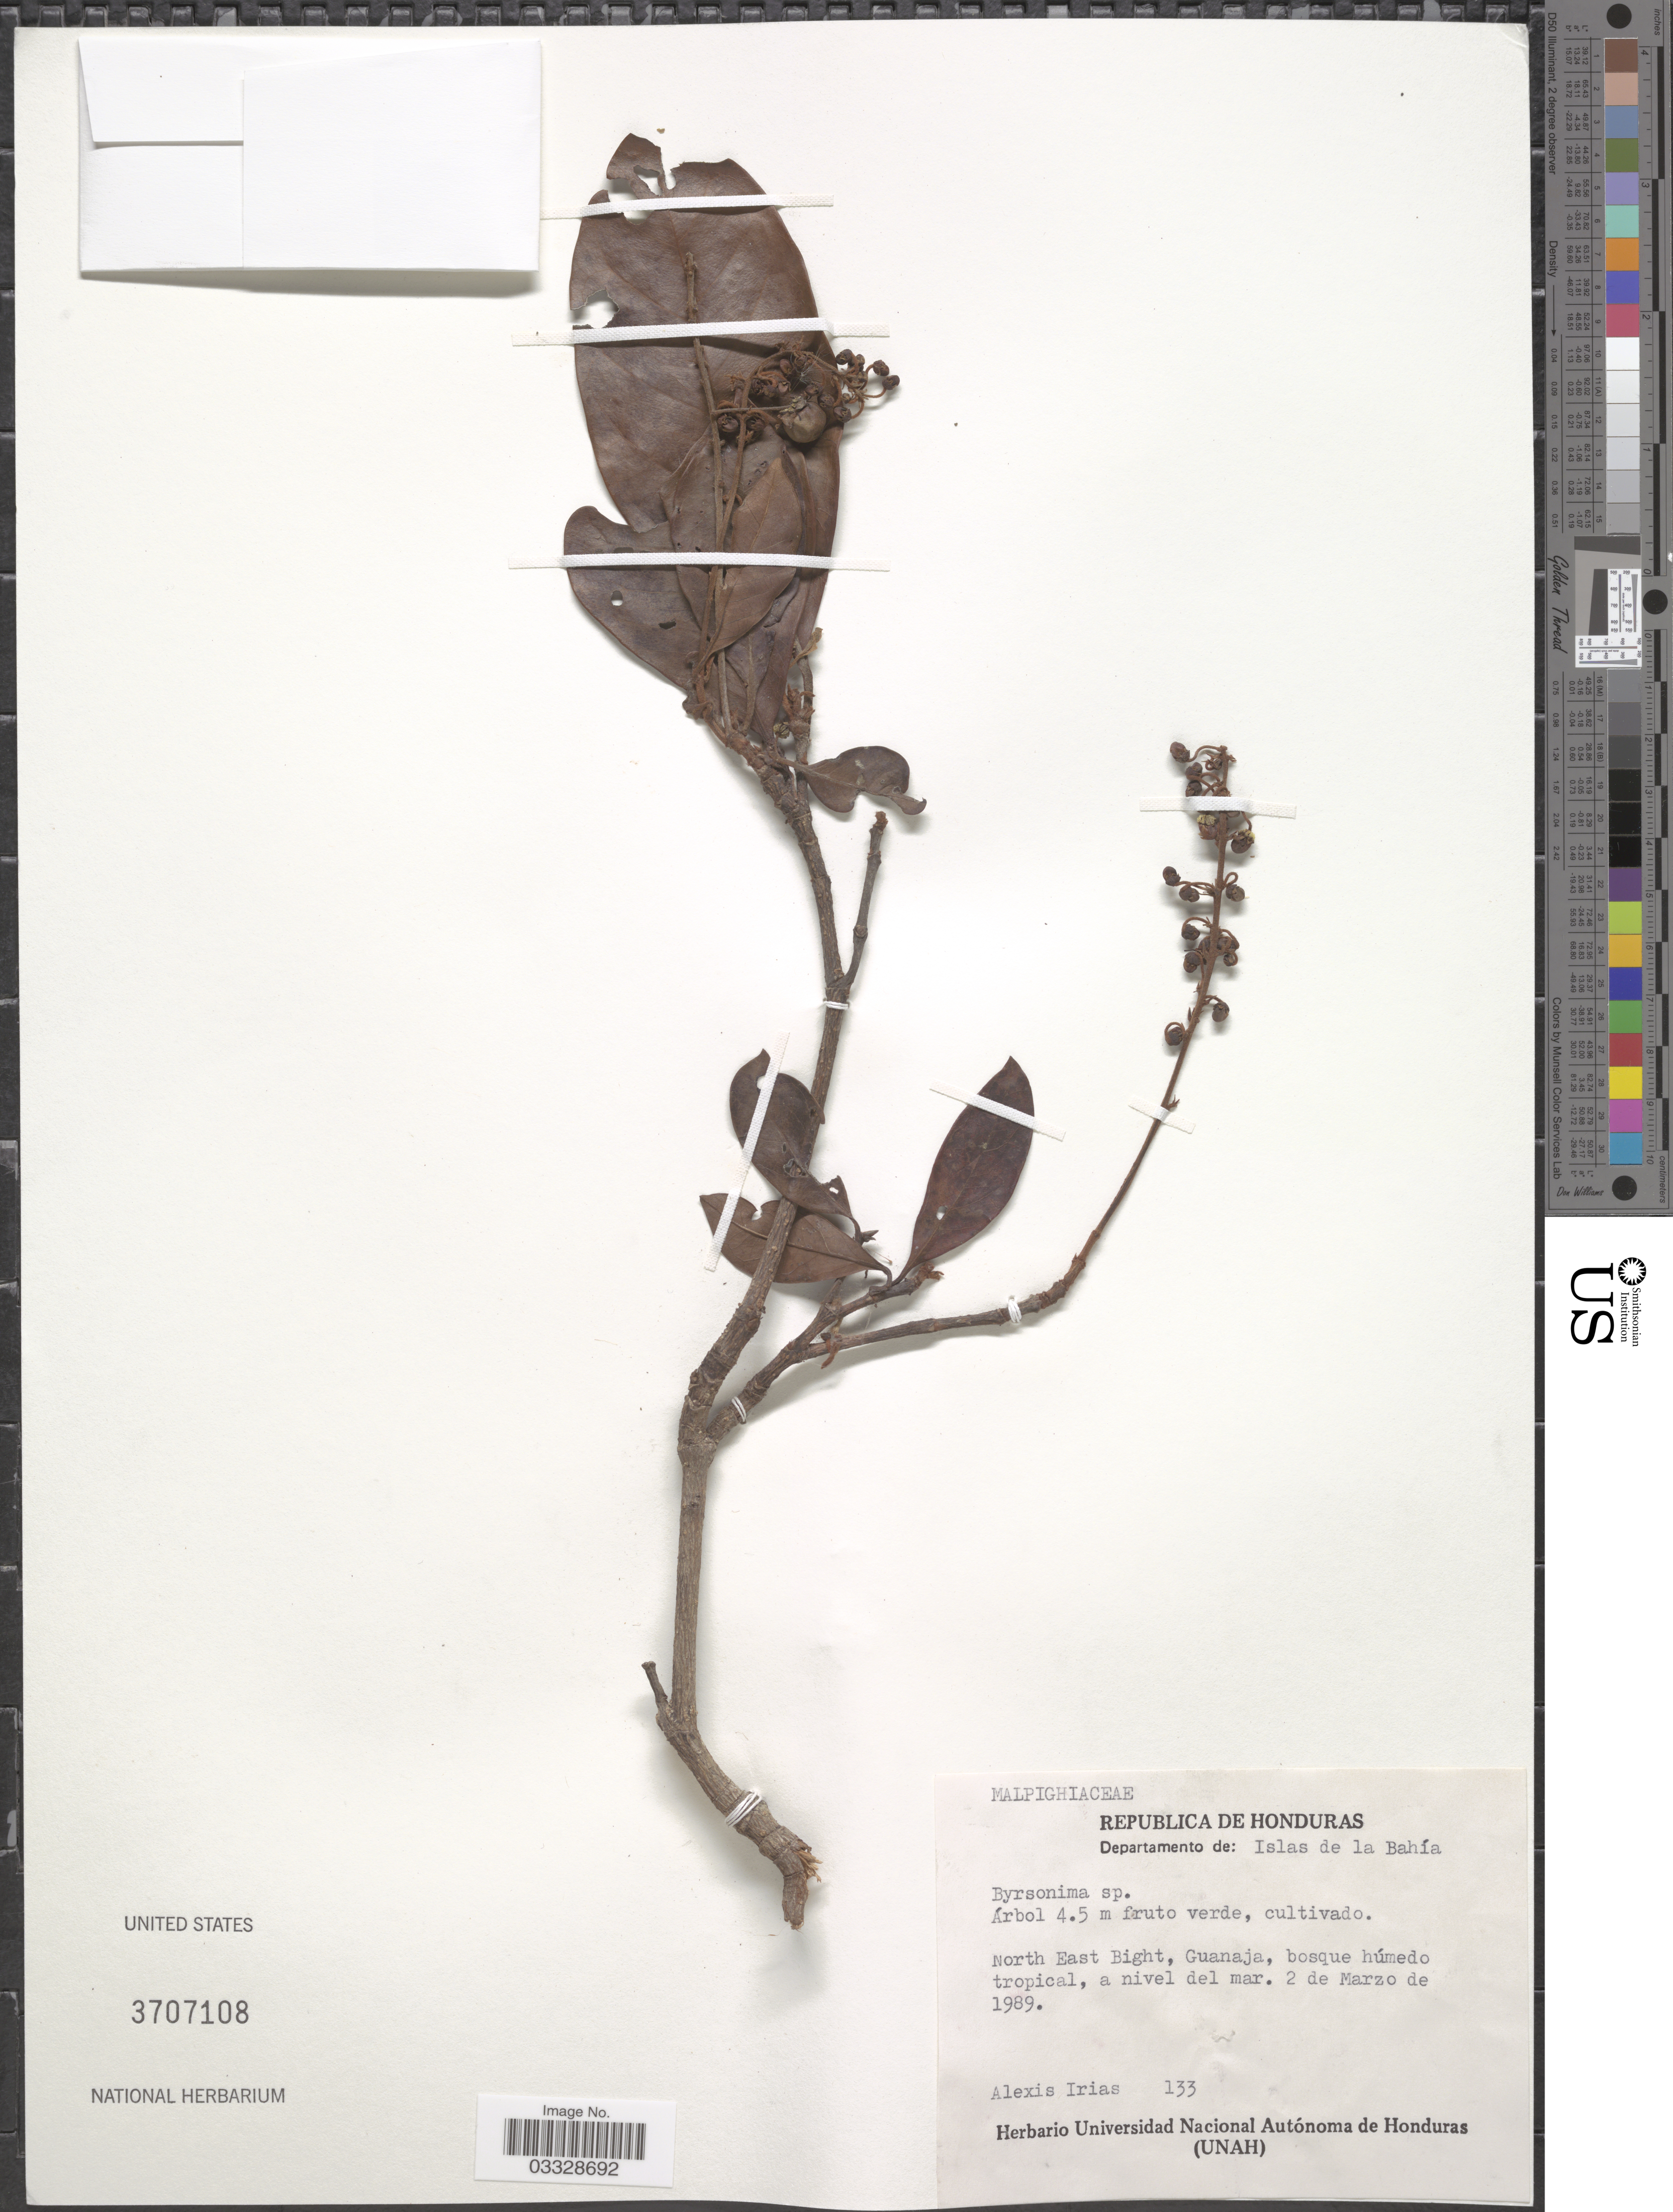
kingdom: Plantae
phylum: Tracheophyta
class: Magnoliopsida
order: Malpighiales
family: Malpighiaceae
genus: Byrsonima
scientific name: Byrsonima sp.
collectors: A. Irias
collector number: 133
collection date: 1989-03-02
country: Honduras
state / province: Islas de la Bahía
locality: Departamento de: Islas de la Bahía. North East Bight, Guanaja.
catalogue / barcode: US 3707108